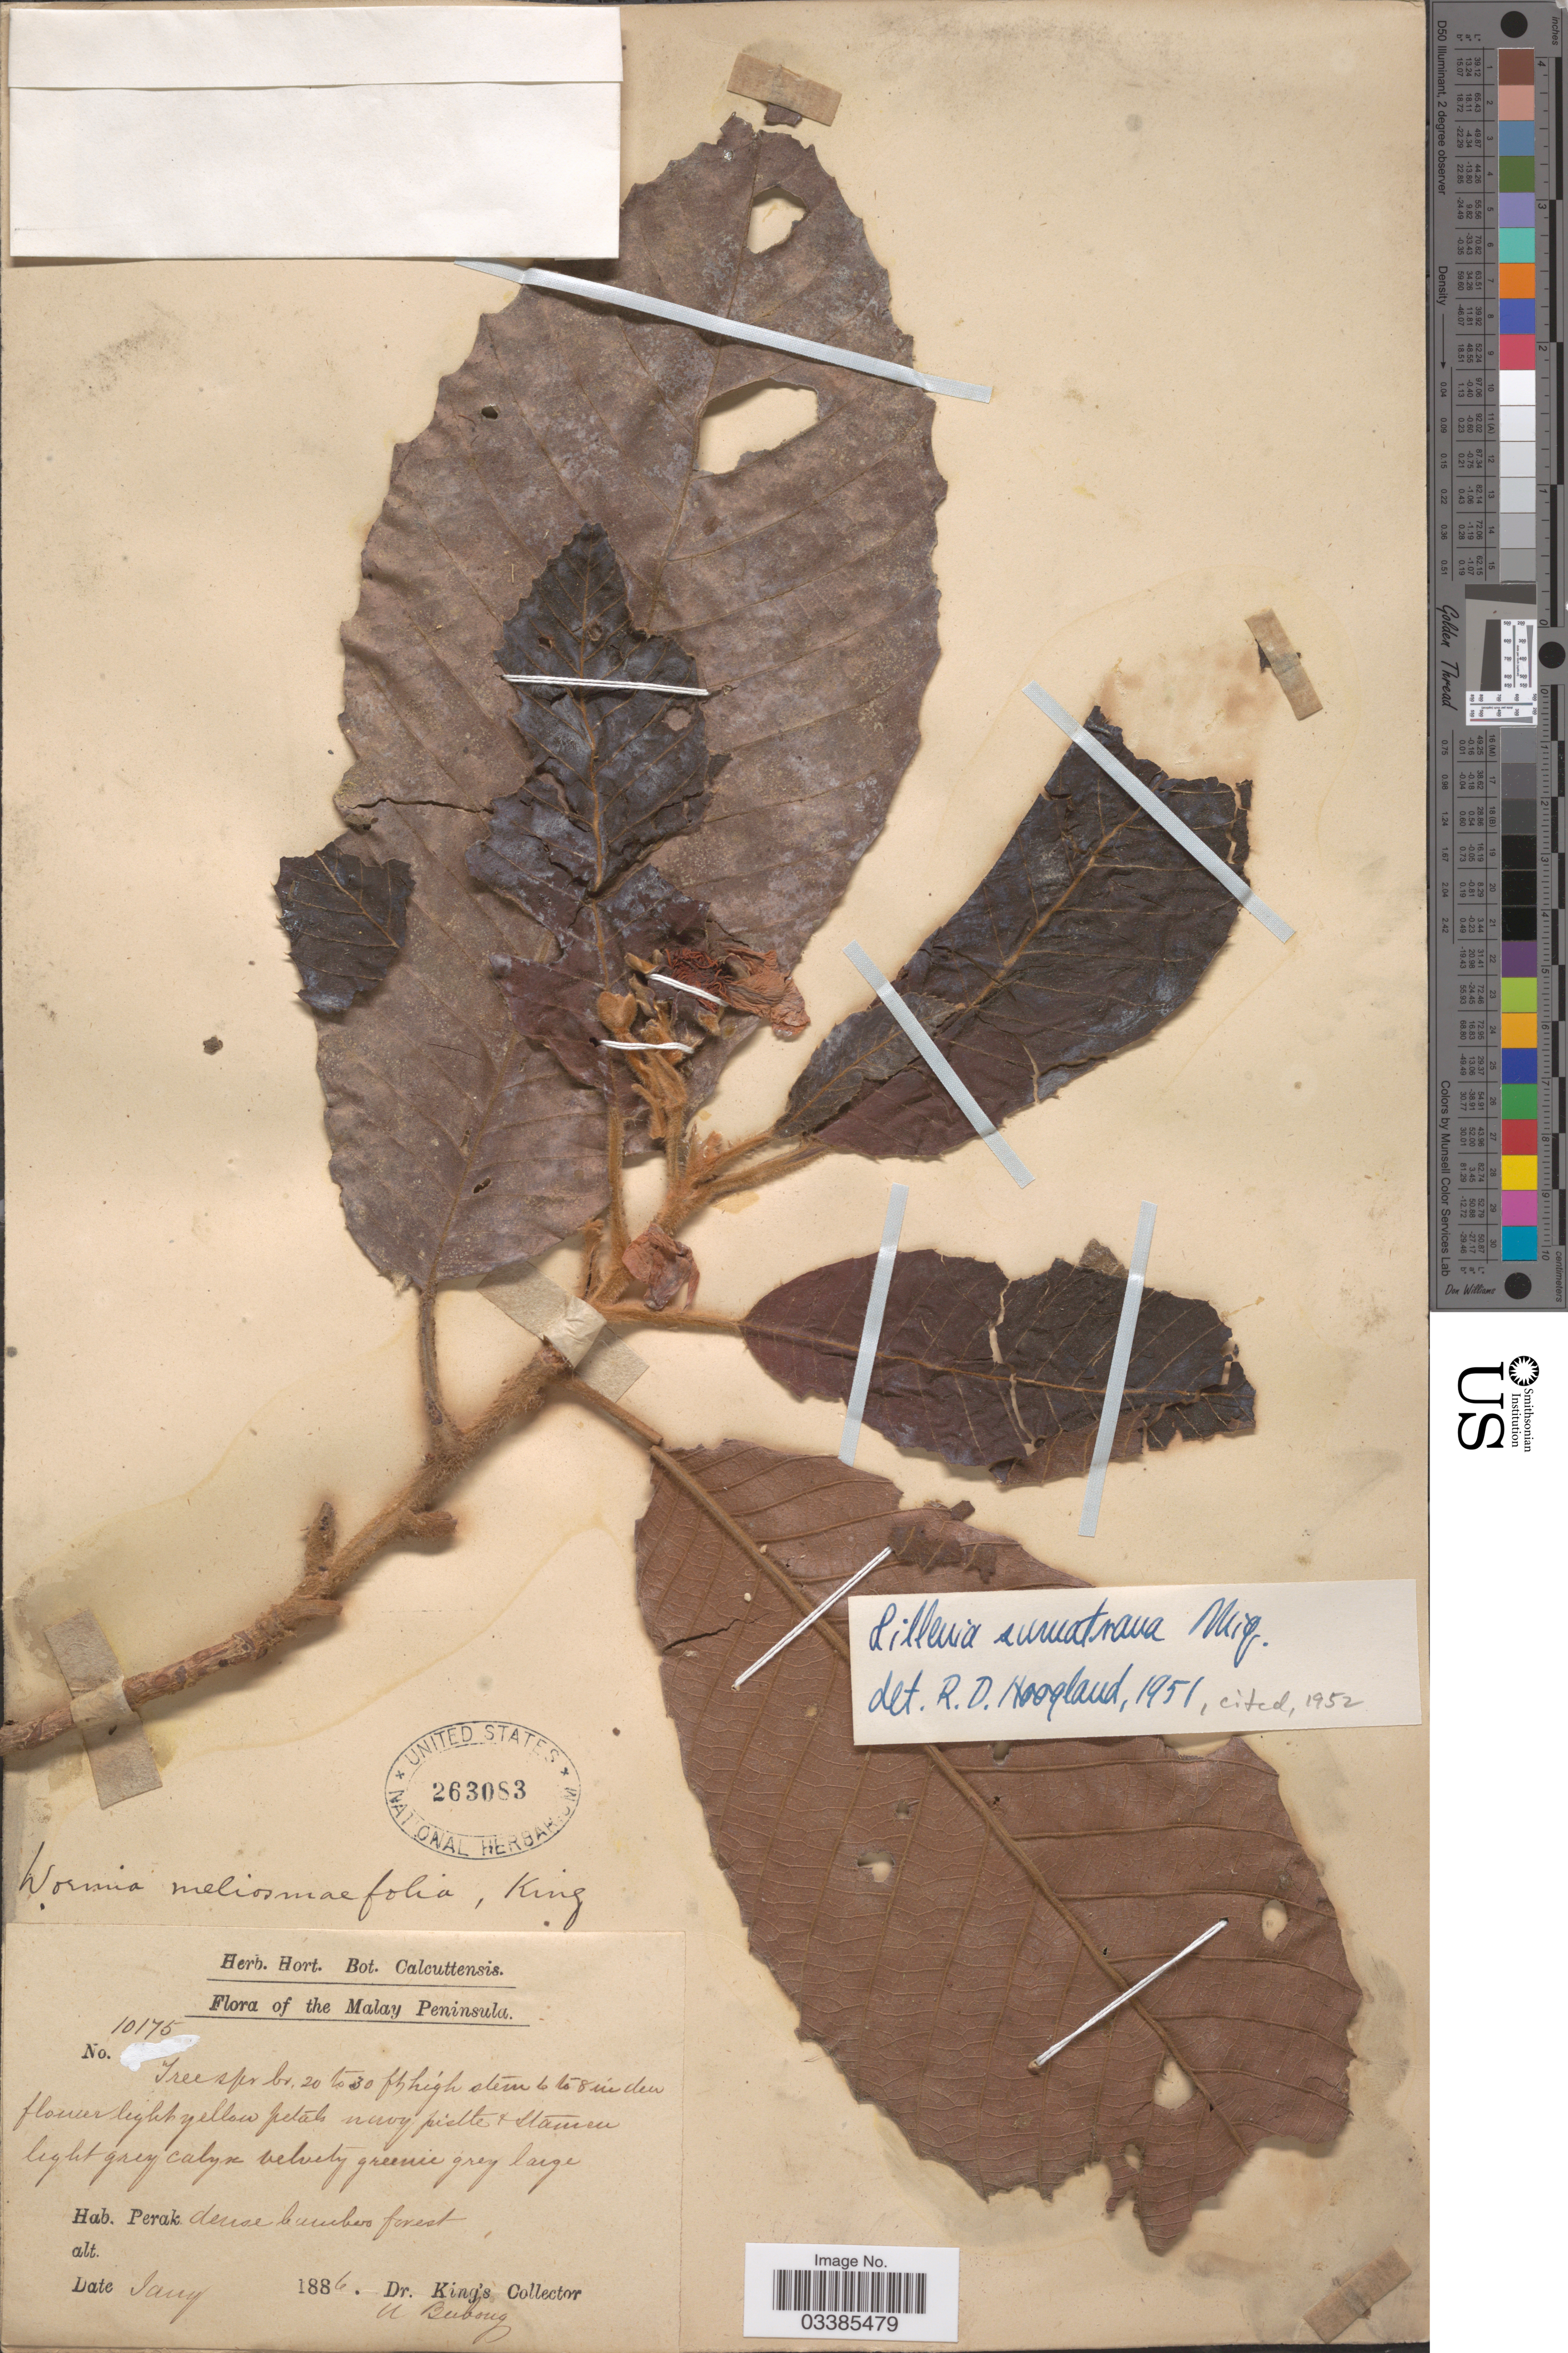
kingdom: Plantae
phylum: Tracheophyta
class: Magnoliopsida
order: Dilleniales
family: Dilleniaceae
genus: Dillenia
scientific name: Dillenia sumatrana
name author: Miq.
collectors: Dr. King's collector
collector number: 10175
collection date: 1886-01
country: Malaysia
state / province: Perak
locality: The Malay Peninsula. Perak dense bamboo forest.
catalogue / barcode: US 263083